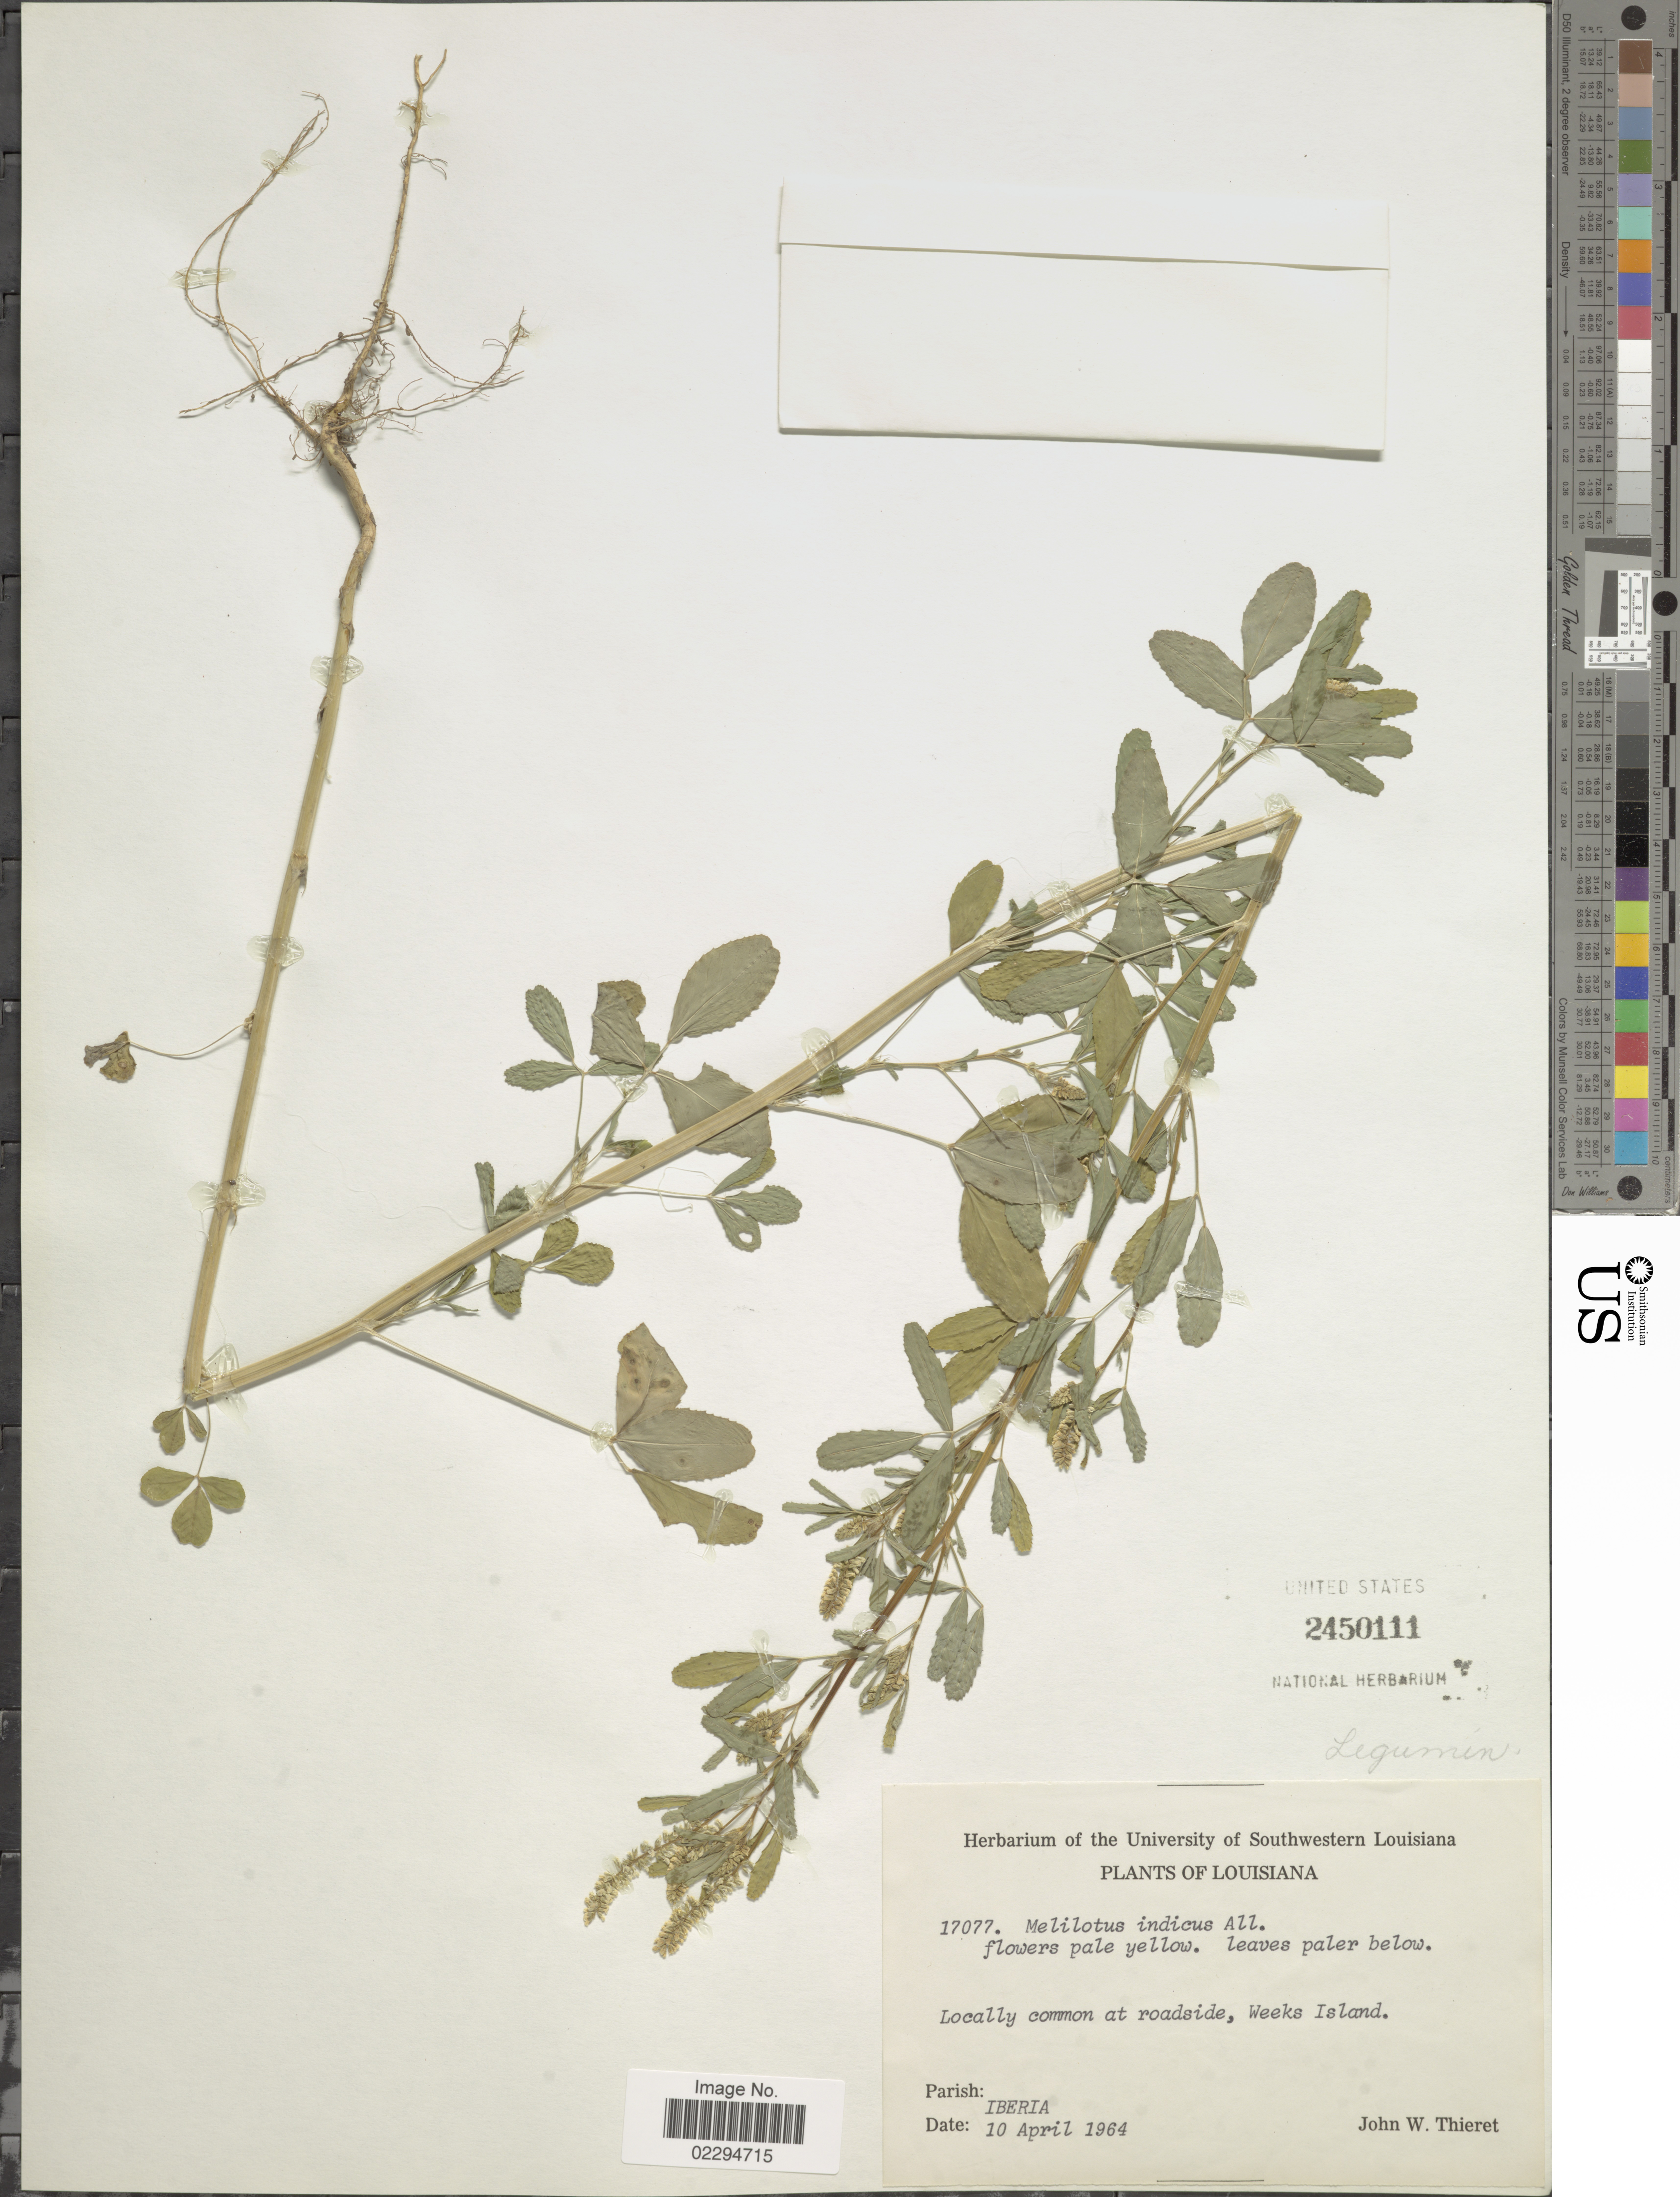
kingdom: Plantae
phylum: Tracheophyta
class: Magnoliopsida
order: Fabales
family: Fabaceae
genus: Melilotus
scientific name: Melilotus indicus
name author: (L.) All.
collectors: J. W. Thieret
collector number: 17077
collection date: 1964-04-10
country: United States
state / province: Louisiana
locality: Parish: Iberia. Weeks Island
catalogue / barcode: US 2450111